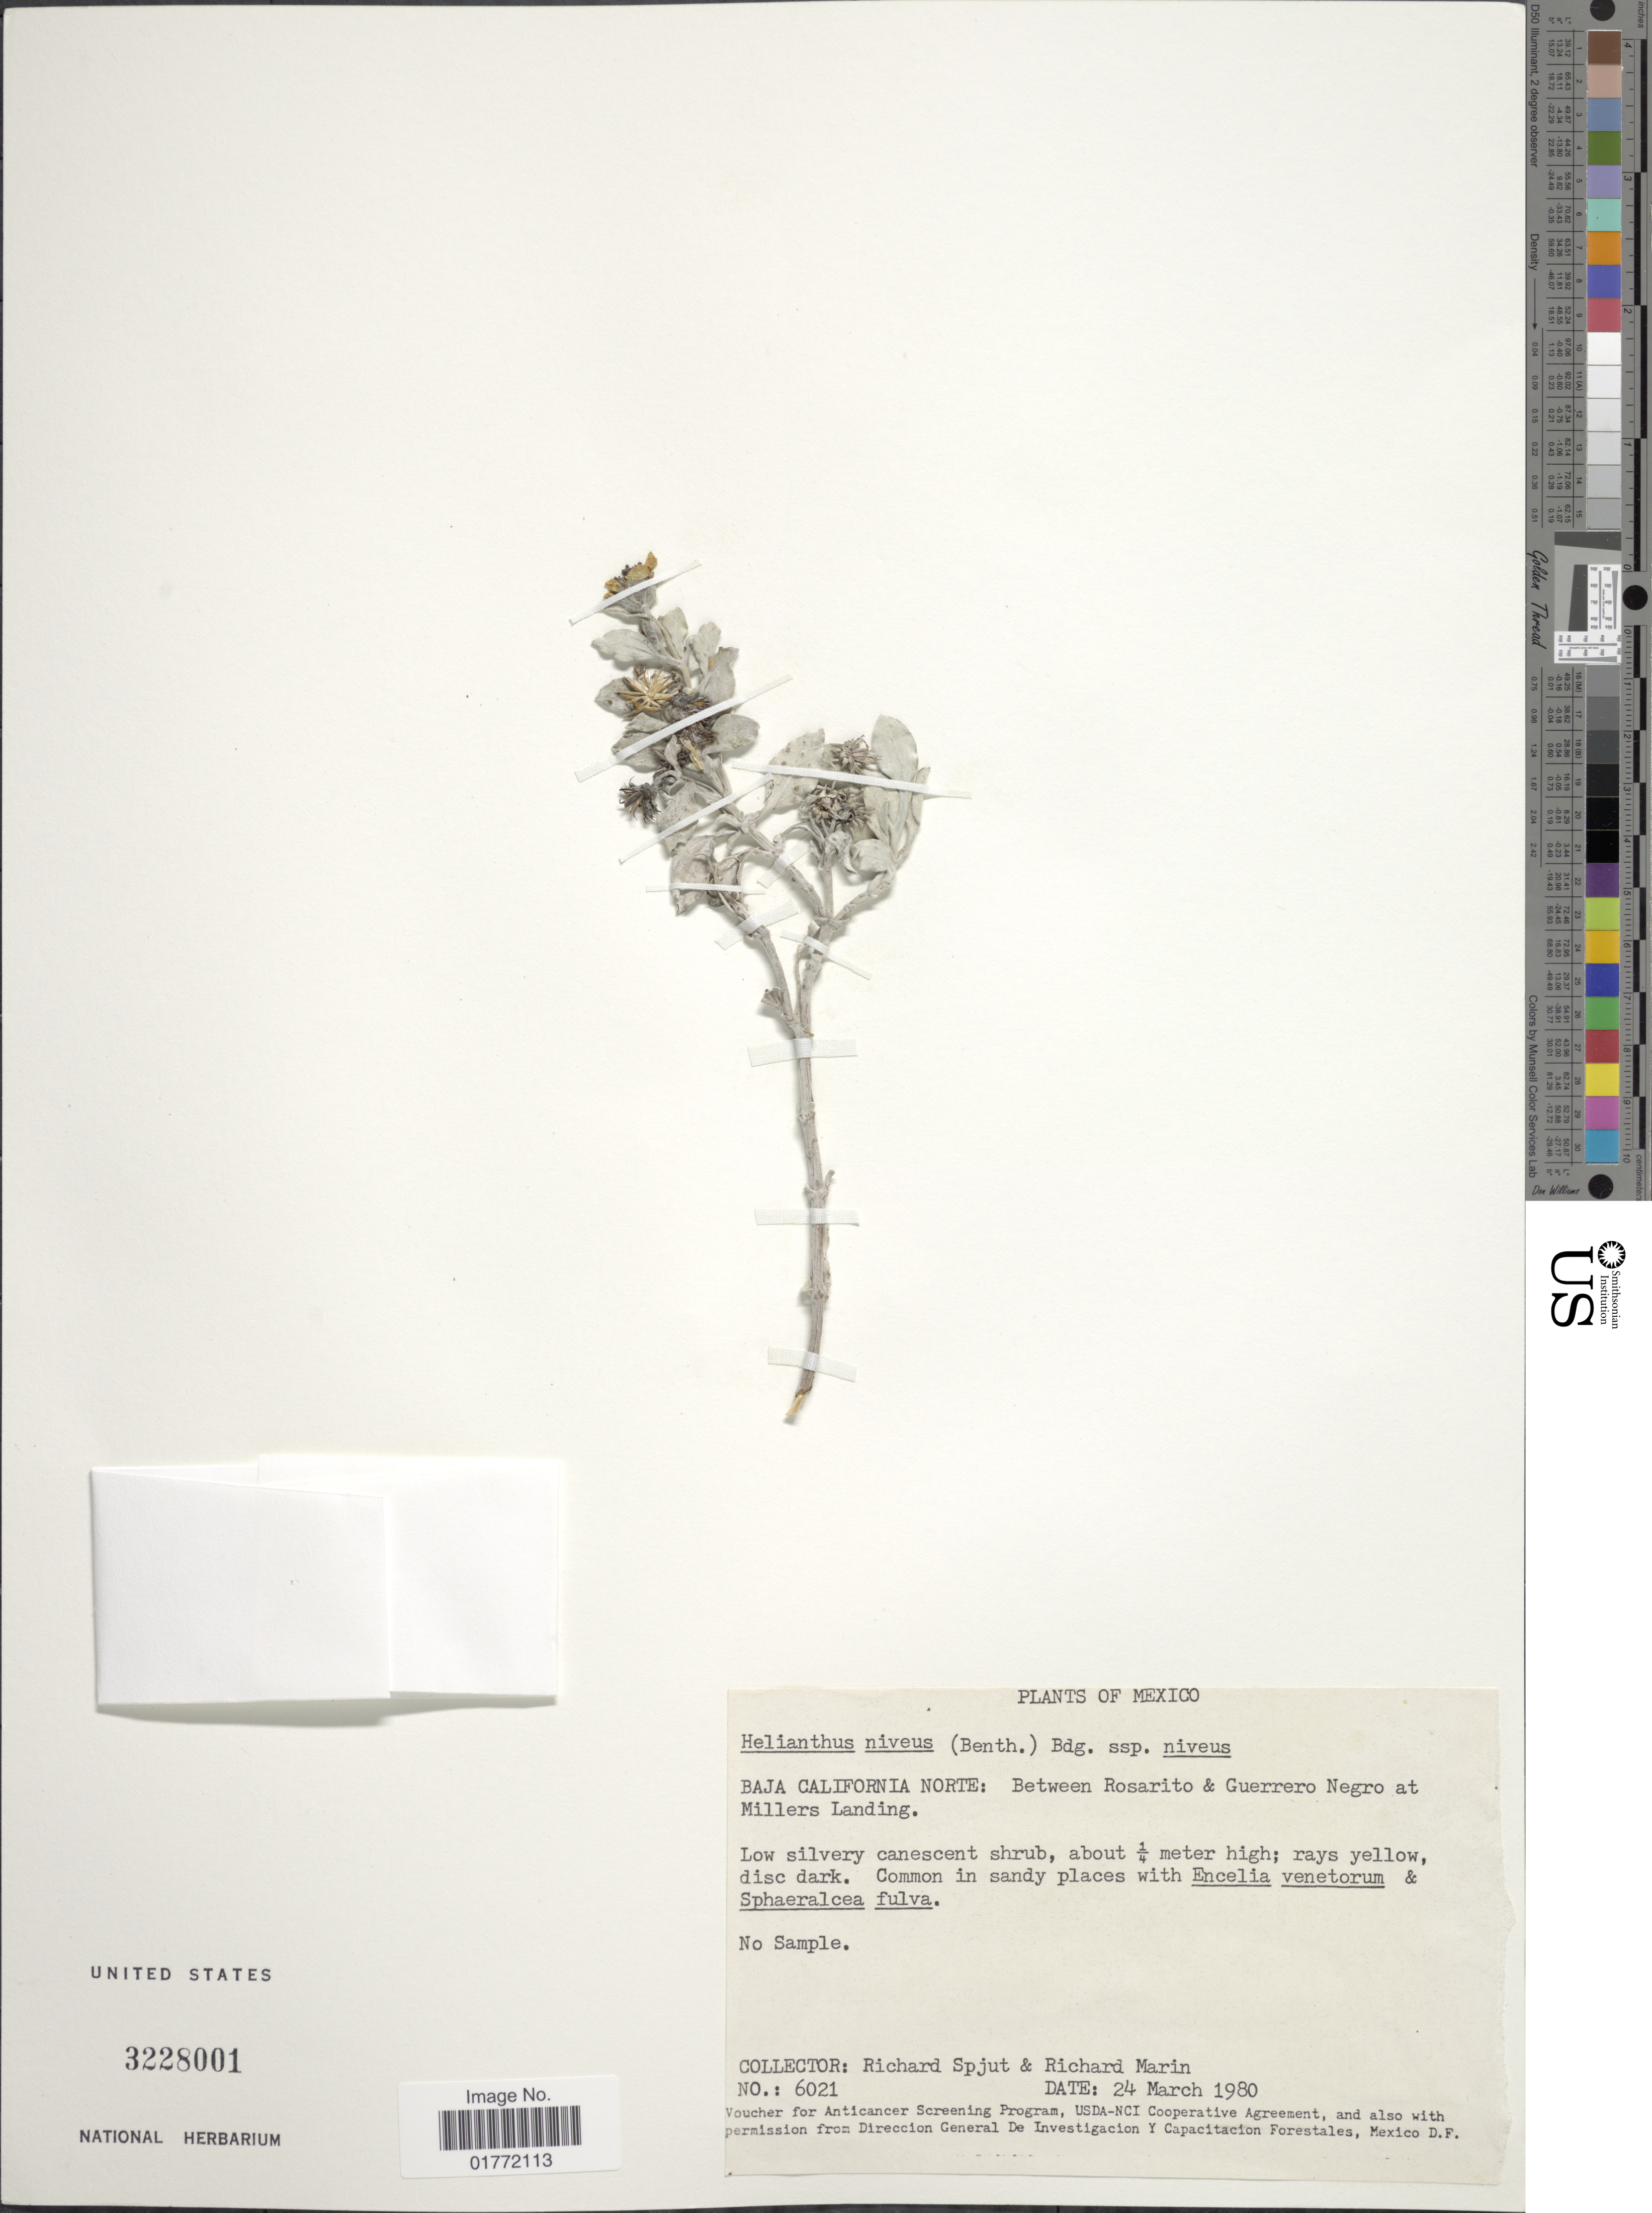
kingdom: Plantae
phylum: Tracheophyta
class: Magnoliopsida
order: Asterales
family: Asteraceae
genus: Helianthus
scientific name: Helianthus niveus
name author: (Benth.) Brandegee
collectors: R. Spjut & R. Williams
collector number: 6021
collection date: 1980-03-24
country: Mexico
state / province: Baja California Sur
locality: Between Rosarito & Guerrero Negro at Millers Landing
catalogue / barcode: US 3228001